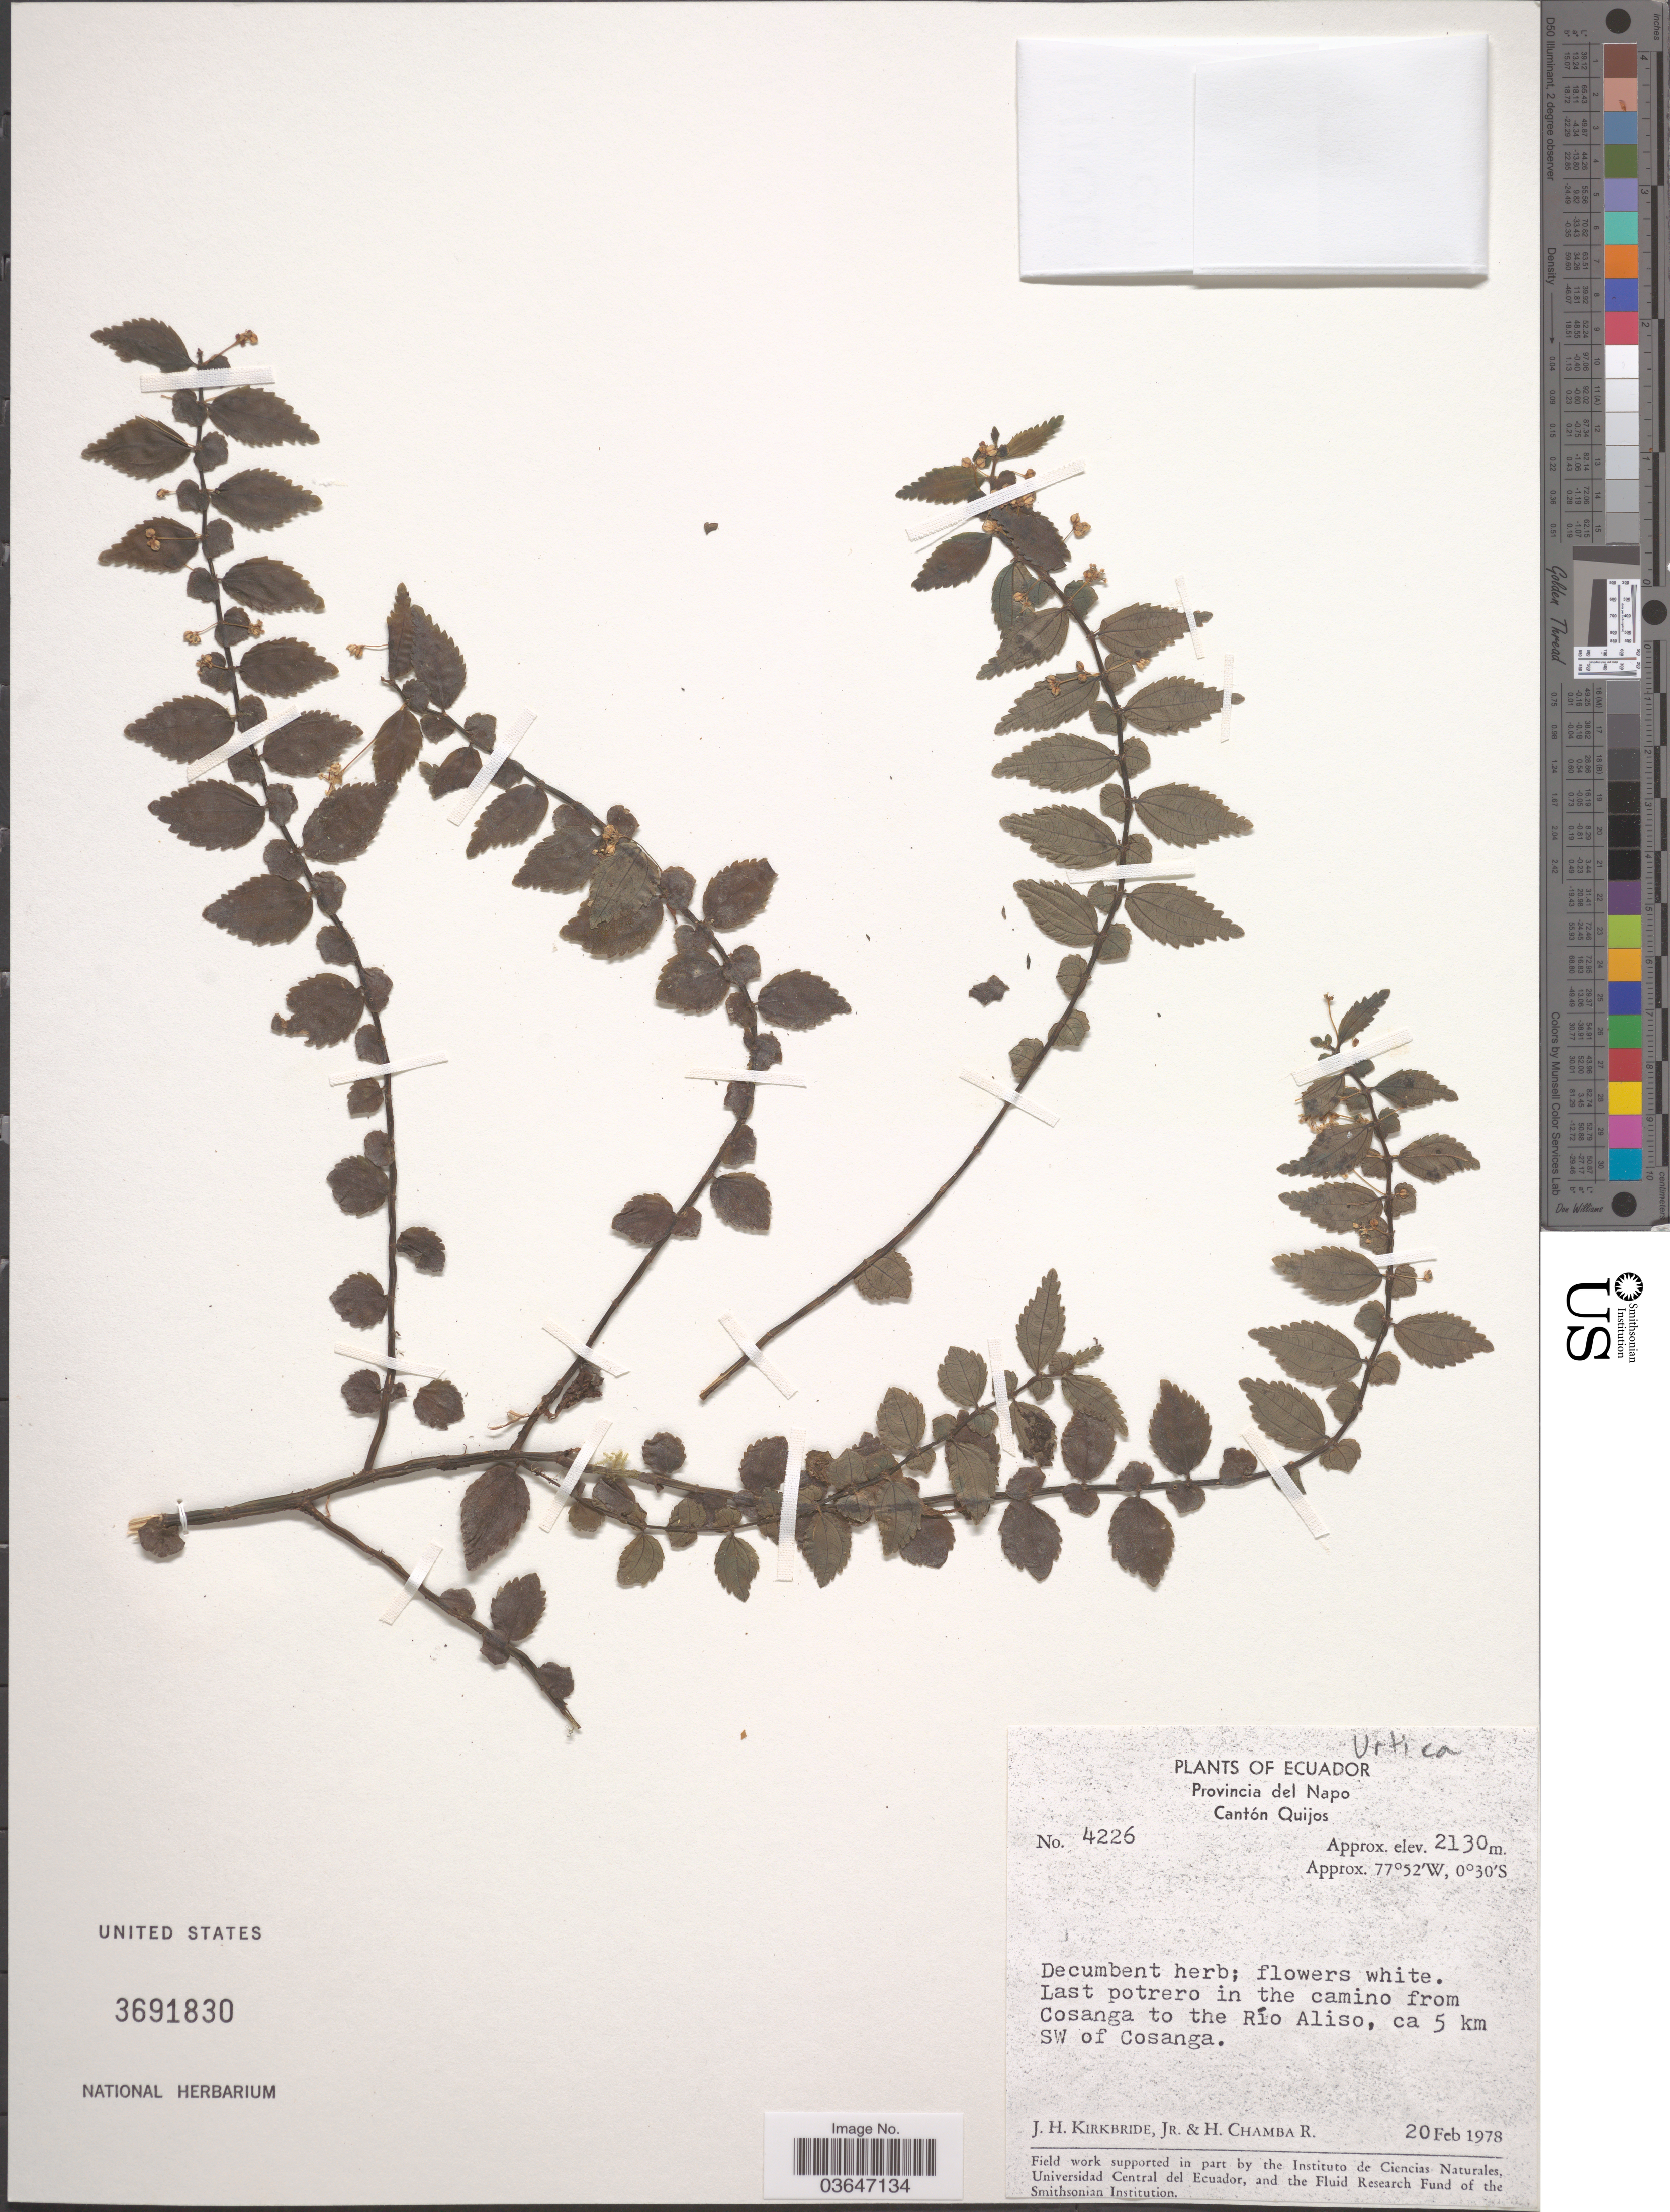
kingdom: Plantae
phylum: Tracheophyta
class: Magnoliopsida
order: Proteales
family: Proteaceae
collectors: J. H. Kirkbride & H. Chamba R.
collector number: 4226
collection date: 1978-02-20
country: Ecuador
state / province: Napo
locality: Cantón Quijos. Last potrero in the camino from Cosanga to the Río Aliso, ca 5 km SW of Cosanga.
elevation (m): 2130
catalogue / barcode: US 3691830